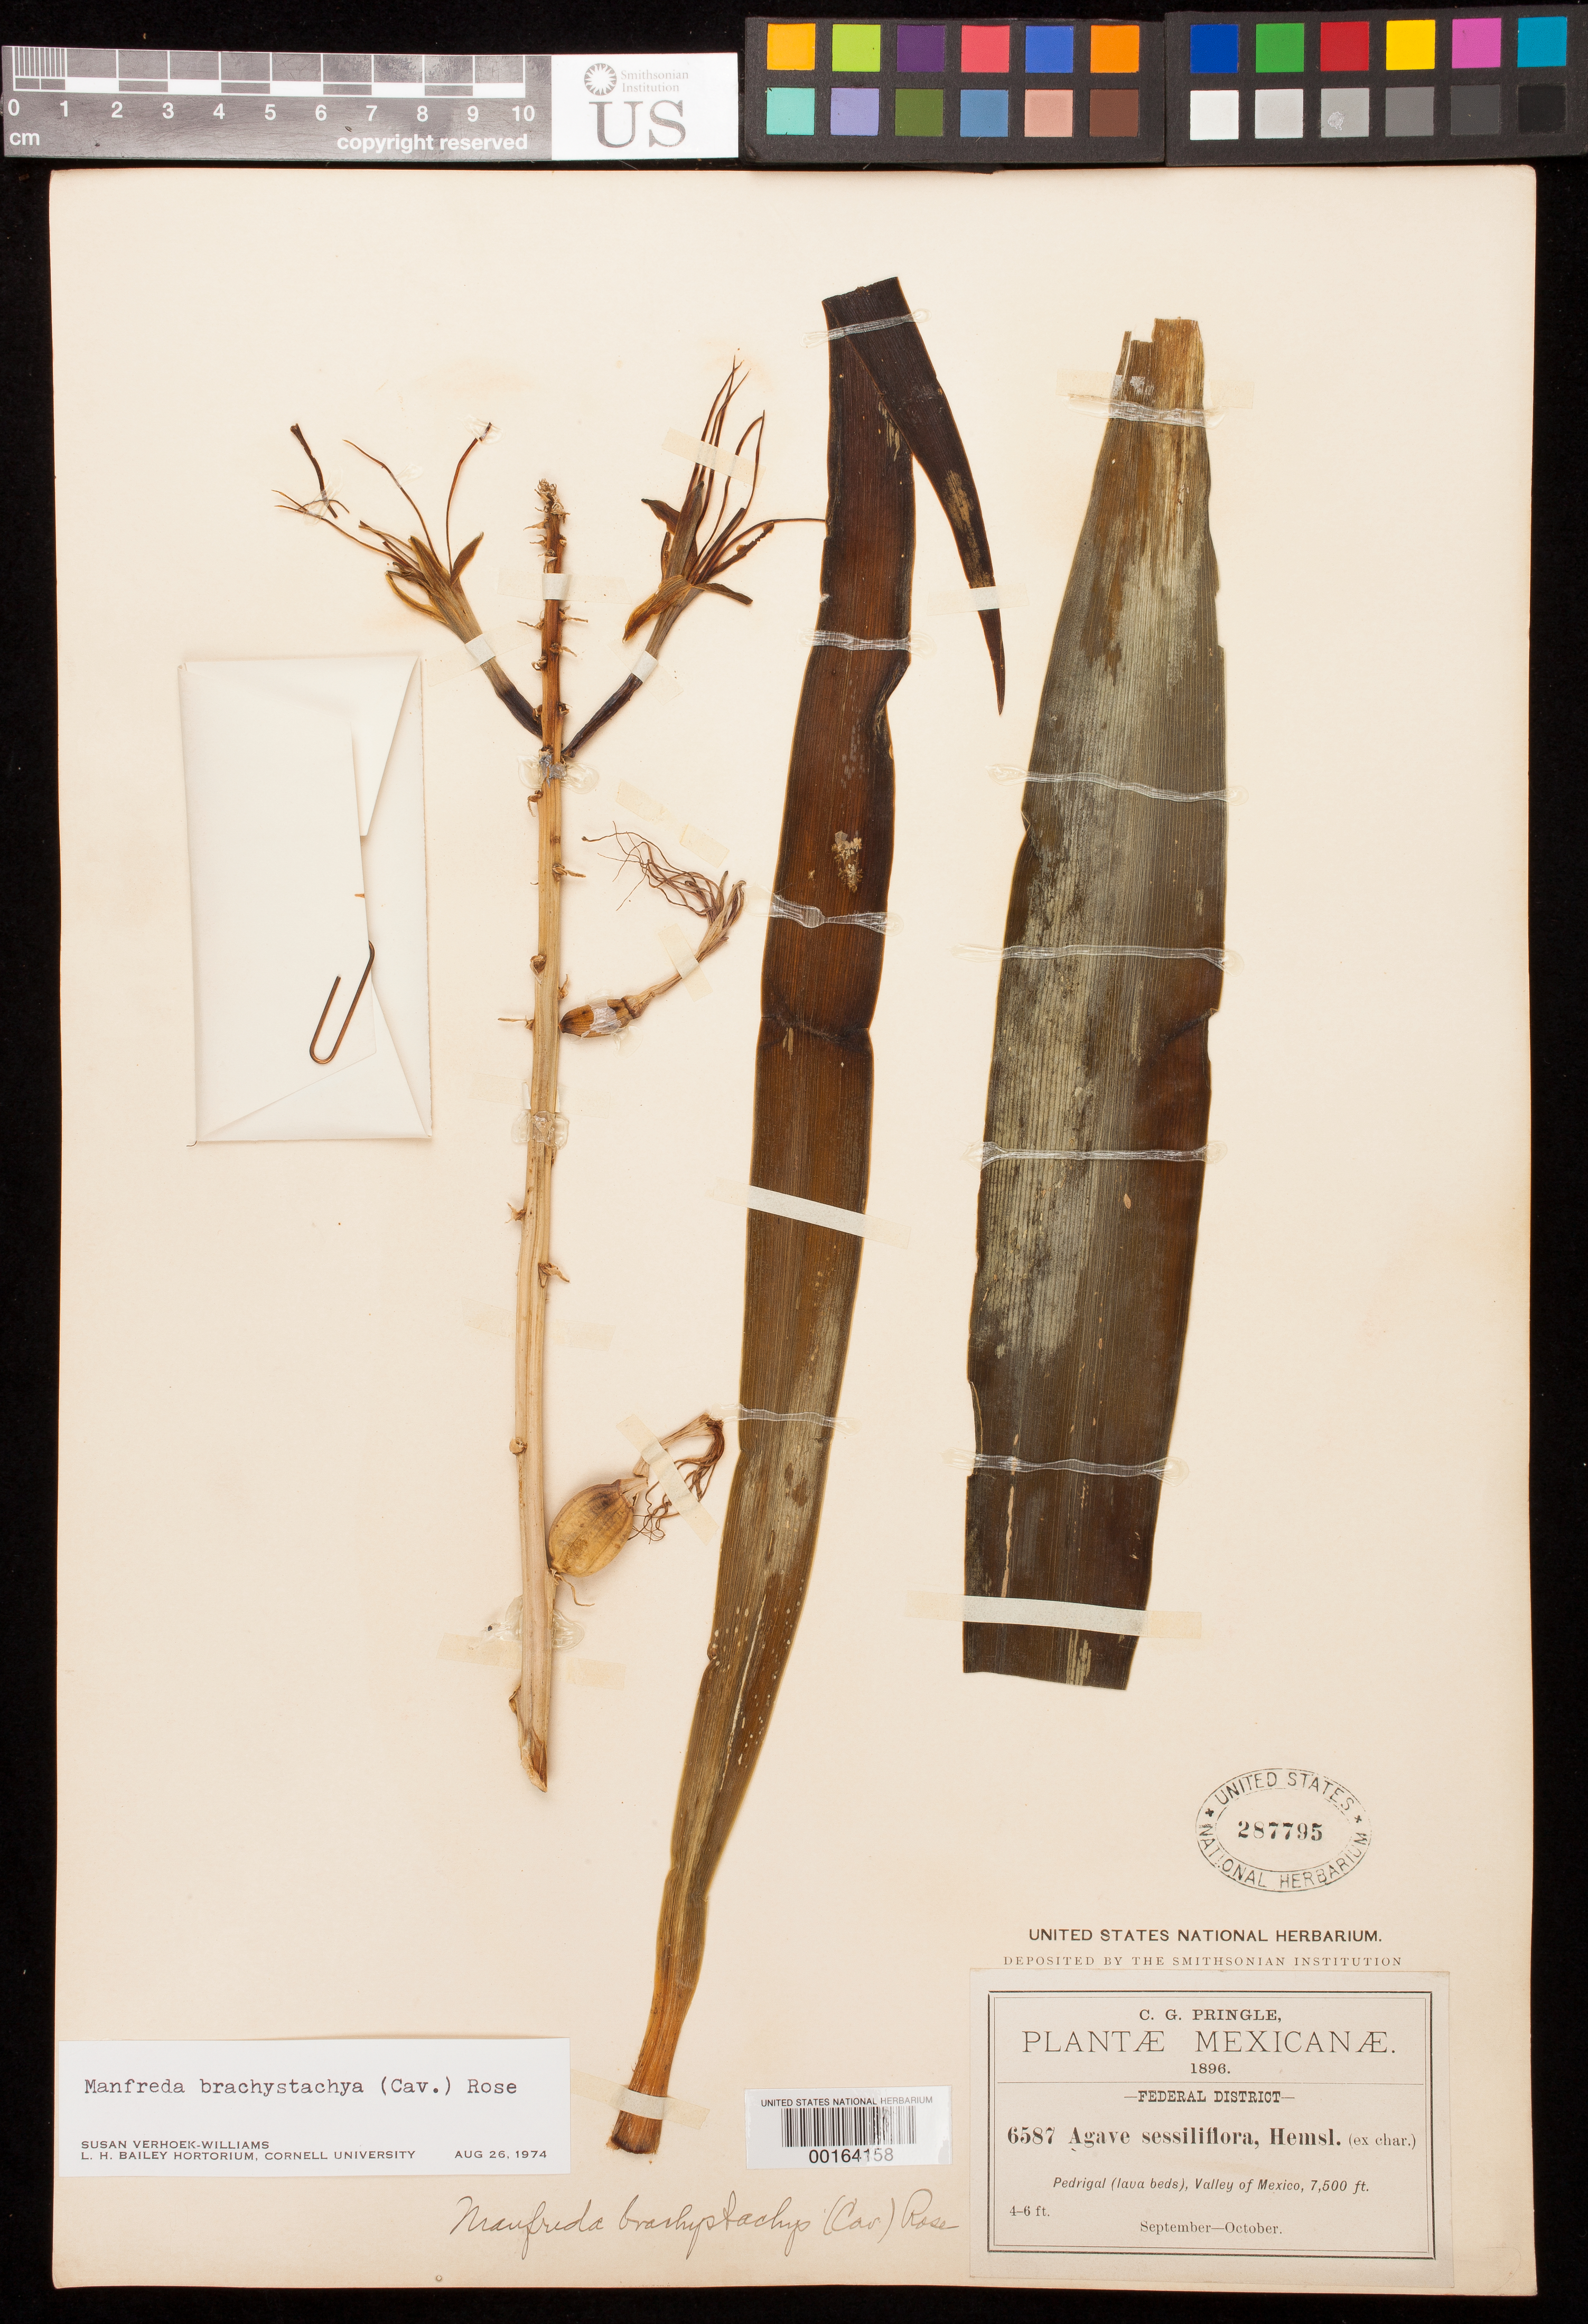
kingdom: Plantae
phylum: Tracheophyta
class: Liliopsida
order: Asparagales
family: Asparagaceae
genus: Manfreda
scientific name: Manfreda brachystachys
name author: (Cav.) Rose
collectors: C. G. Pringle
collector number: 6587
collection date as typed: Sep 1896 to -- Oct 1896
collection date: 1896-09/1896-10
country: Mexico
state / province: Distrito Federal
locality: Pedrigal, Valley of Mexico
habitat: Lava beds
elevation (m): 2286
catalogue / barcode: US 287795